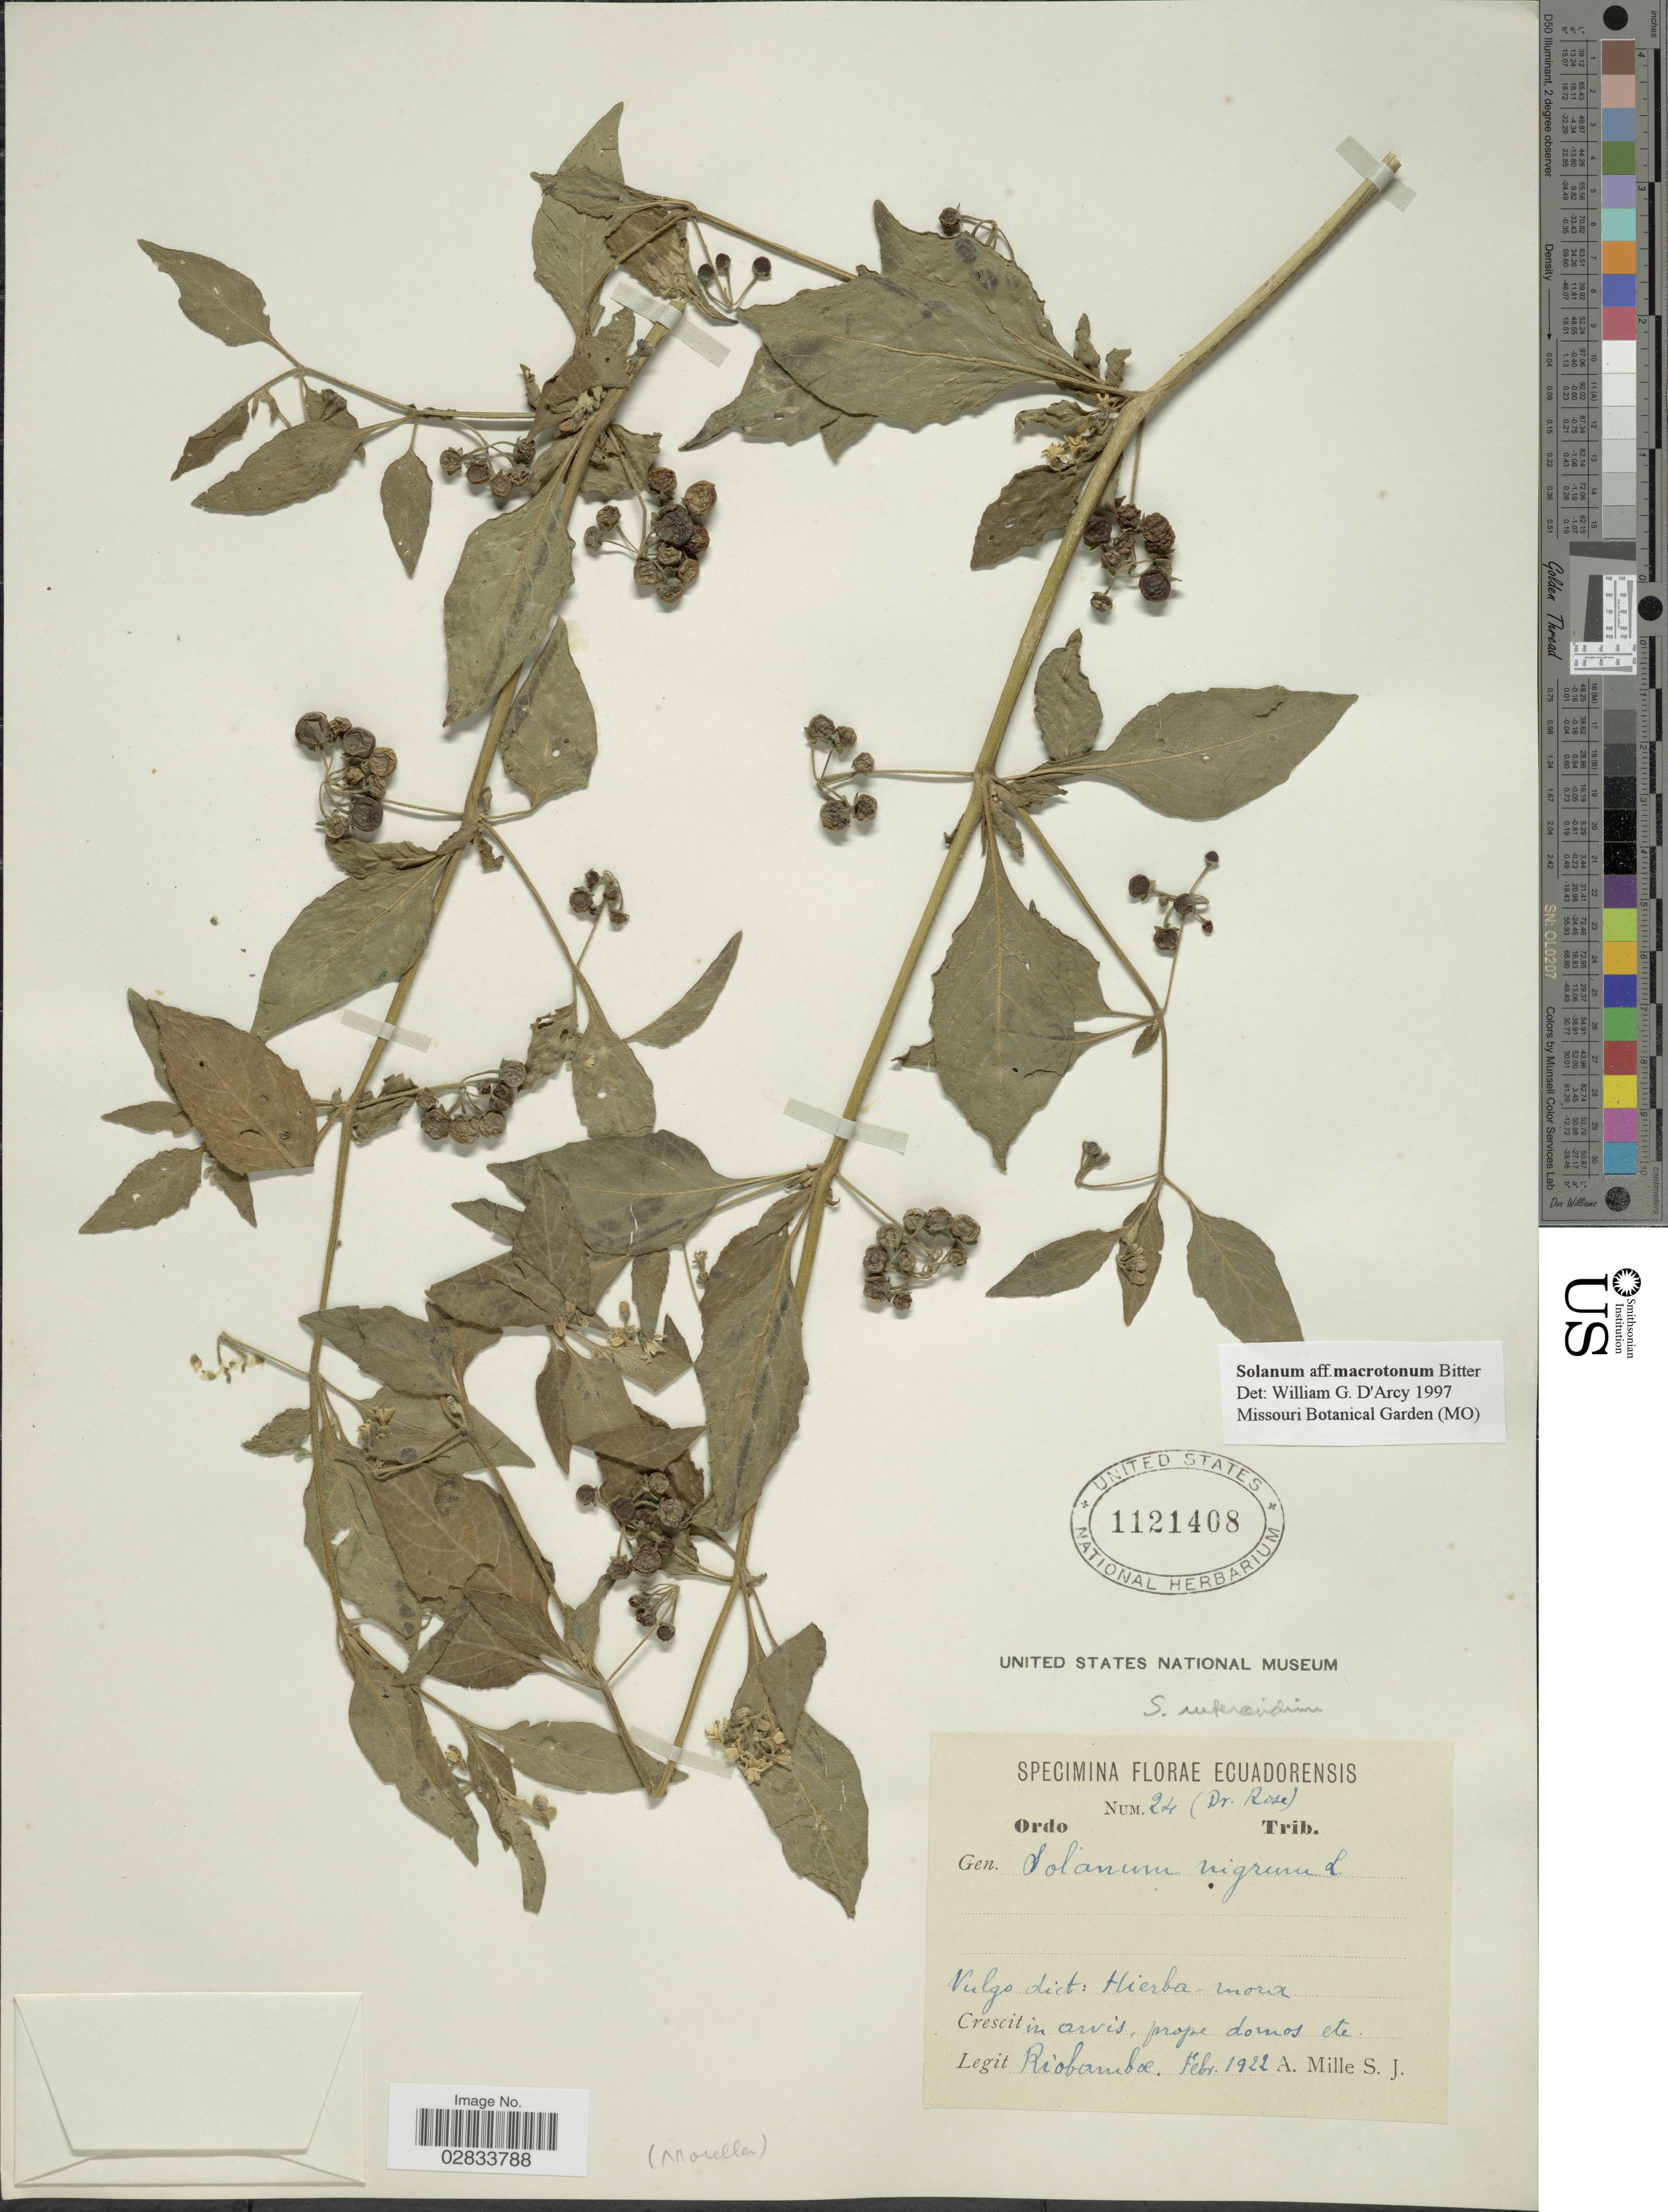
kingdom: Plantae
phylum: Tracheophyta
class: Magnoliopsida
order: Solanales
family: Solanaceae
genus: Solanum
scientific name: Solanum macrotonum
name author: Bitter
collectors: A. Mille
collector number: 24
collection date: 1922-02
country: Ecuador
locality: Riobamba.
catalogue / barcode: US 1121408